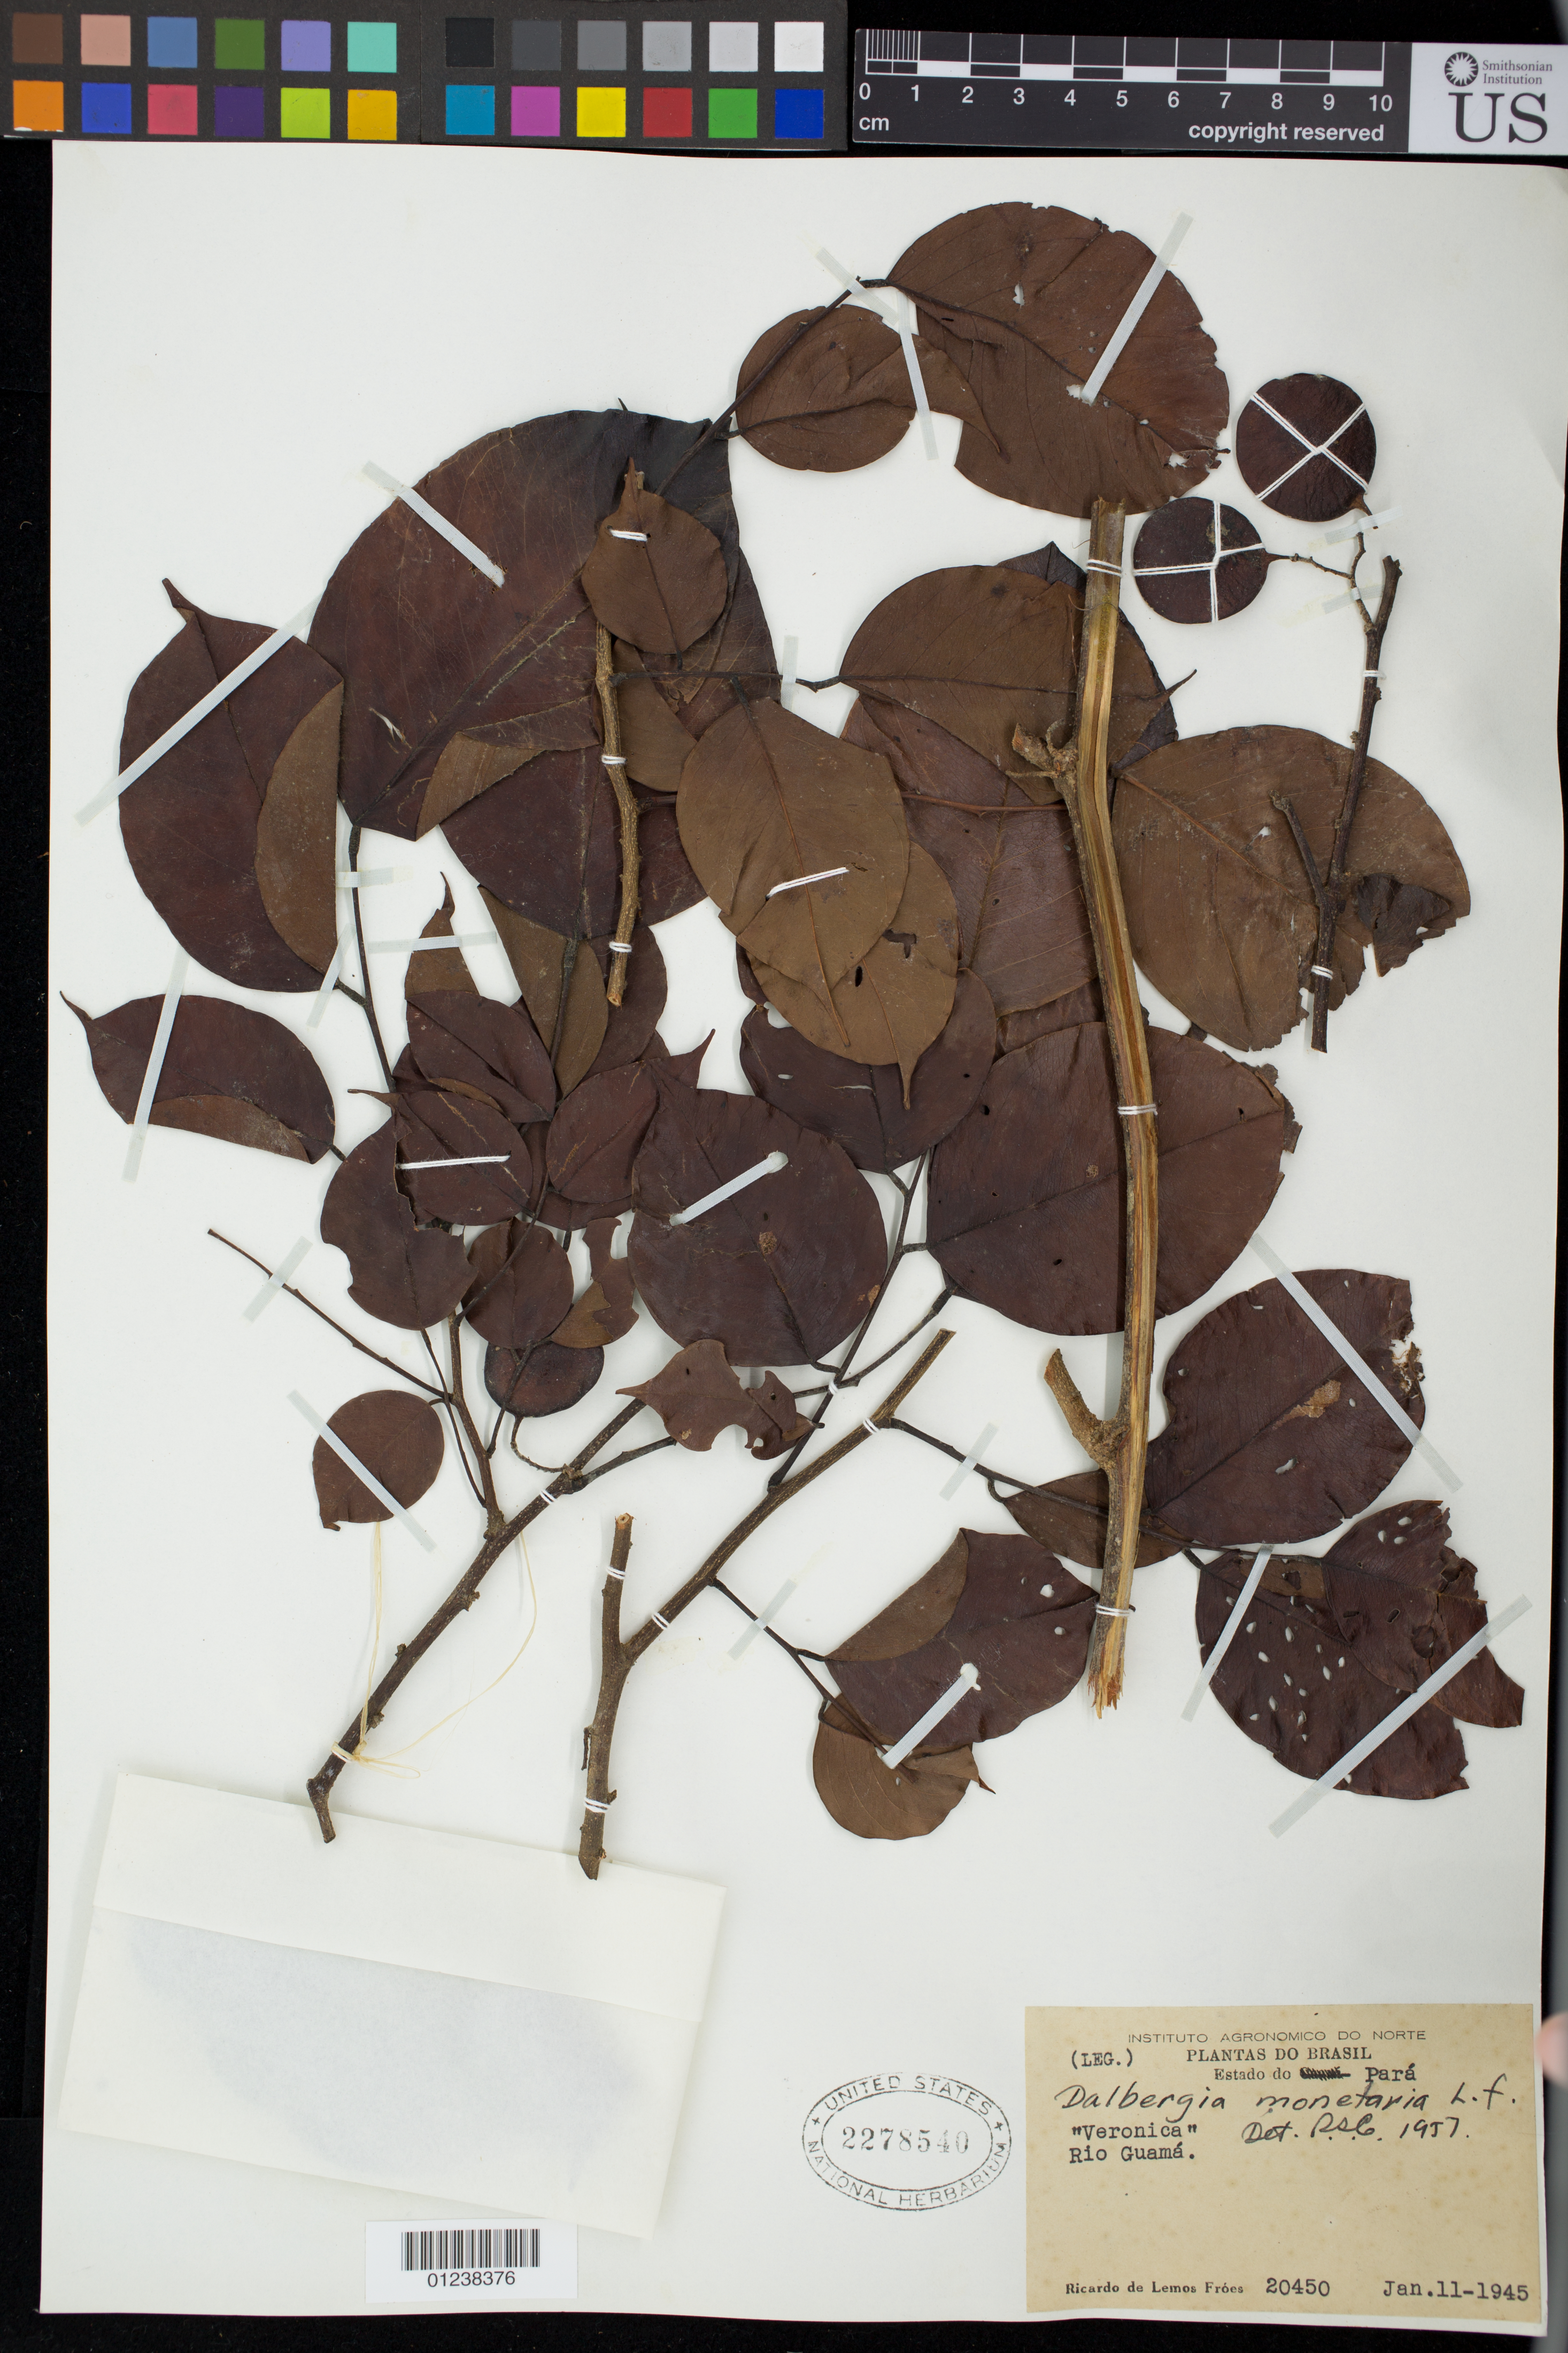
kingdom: Plantae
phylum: Tracheophyta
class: Magnoliopsida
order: Fabales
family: Fabaceae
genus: Dalbergia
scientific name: Dalbergia monetaria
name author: L. f.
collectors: R. L. Fróes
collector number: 20450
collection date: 1945-01-11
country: Brazil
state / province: Pará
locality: Rio Guama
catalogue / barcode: US 2278540